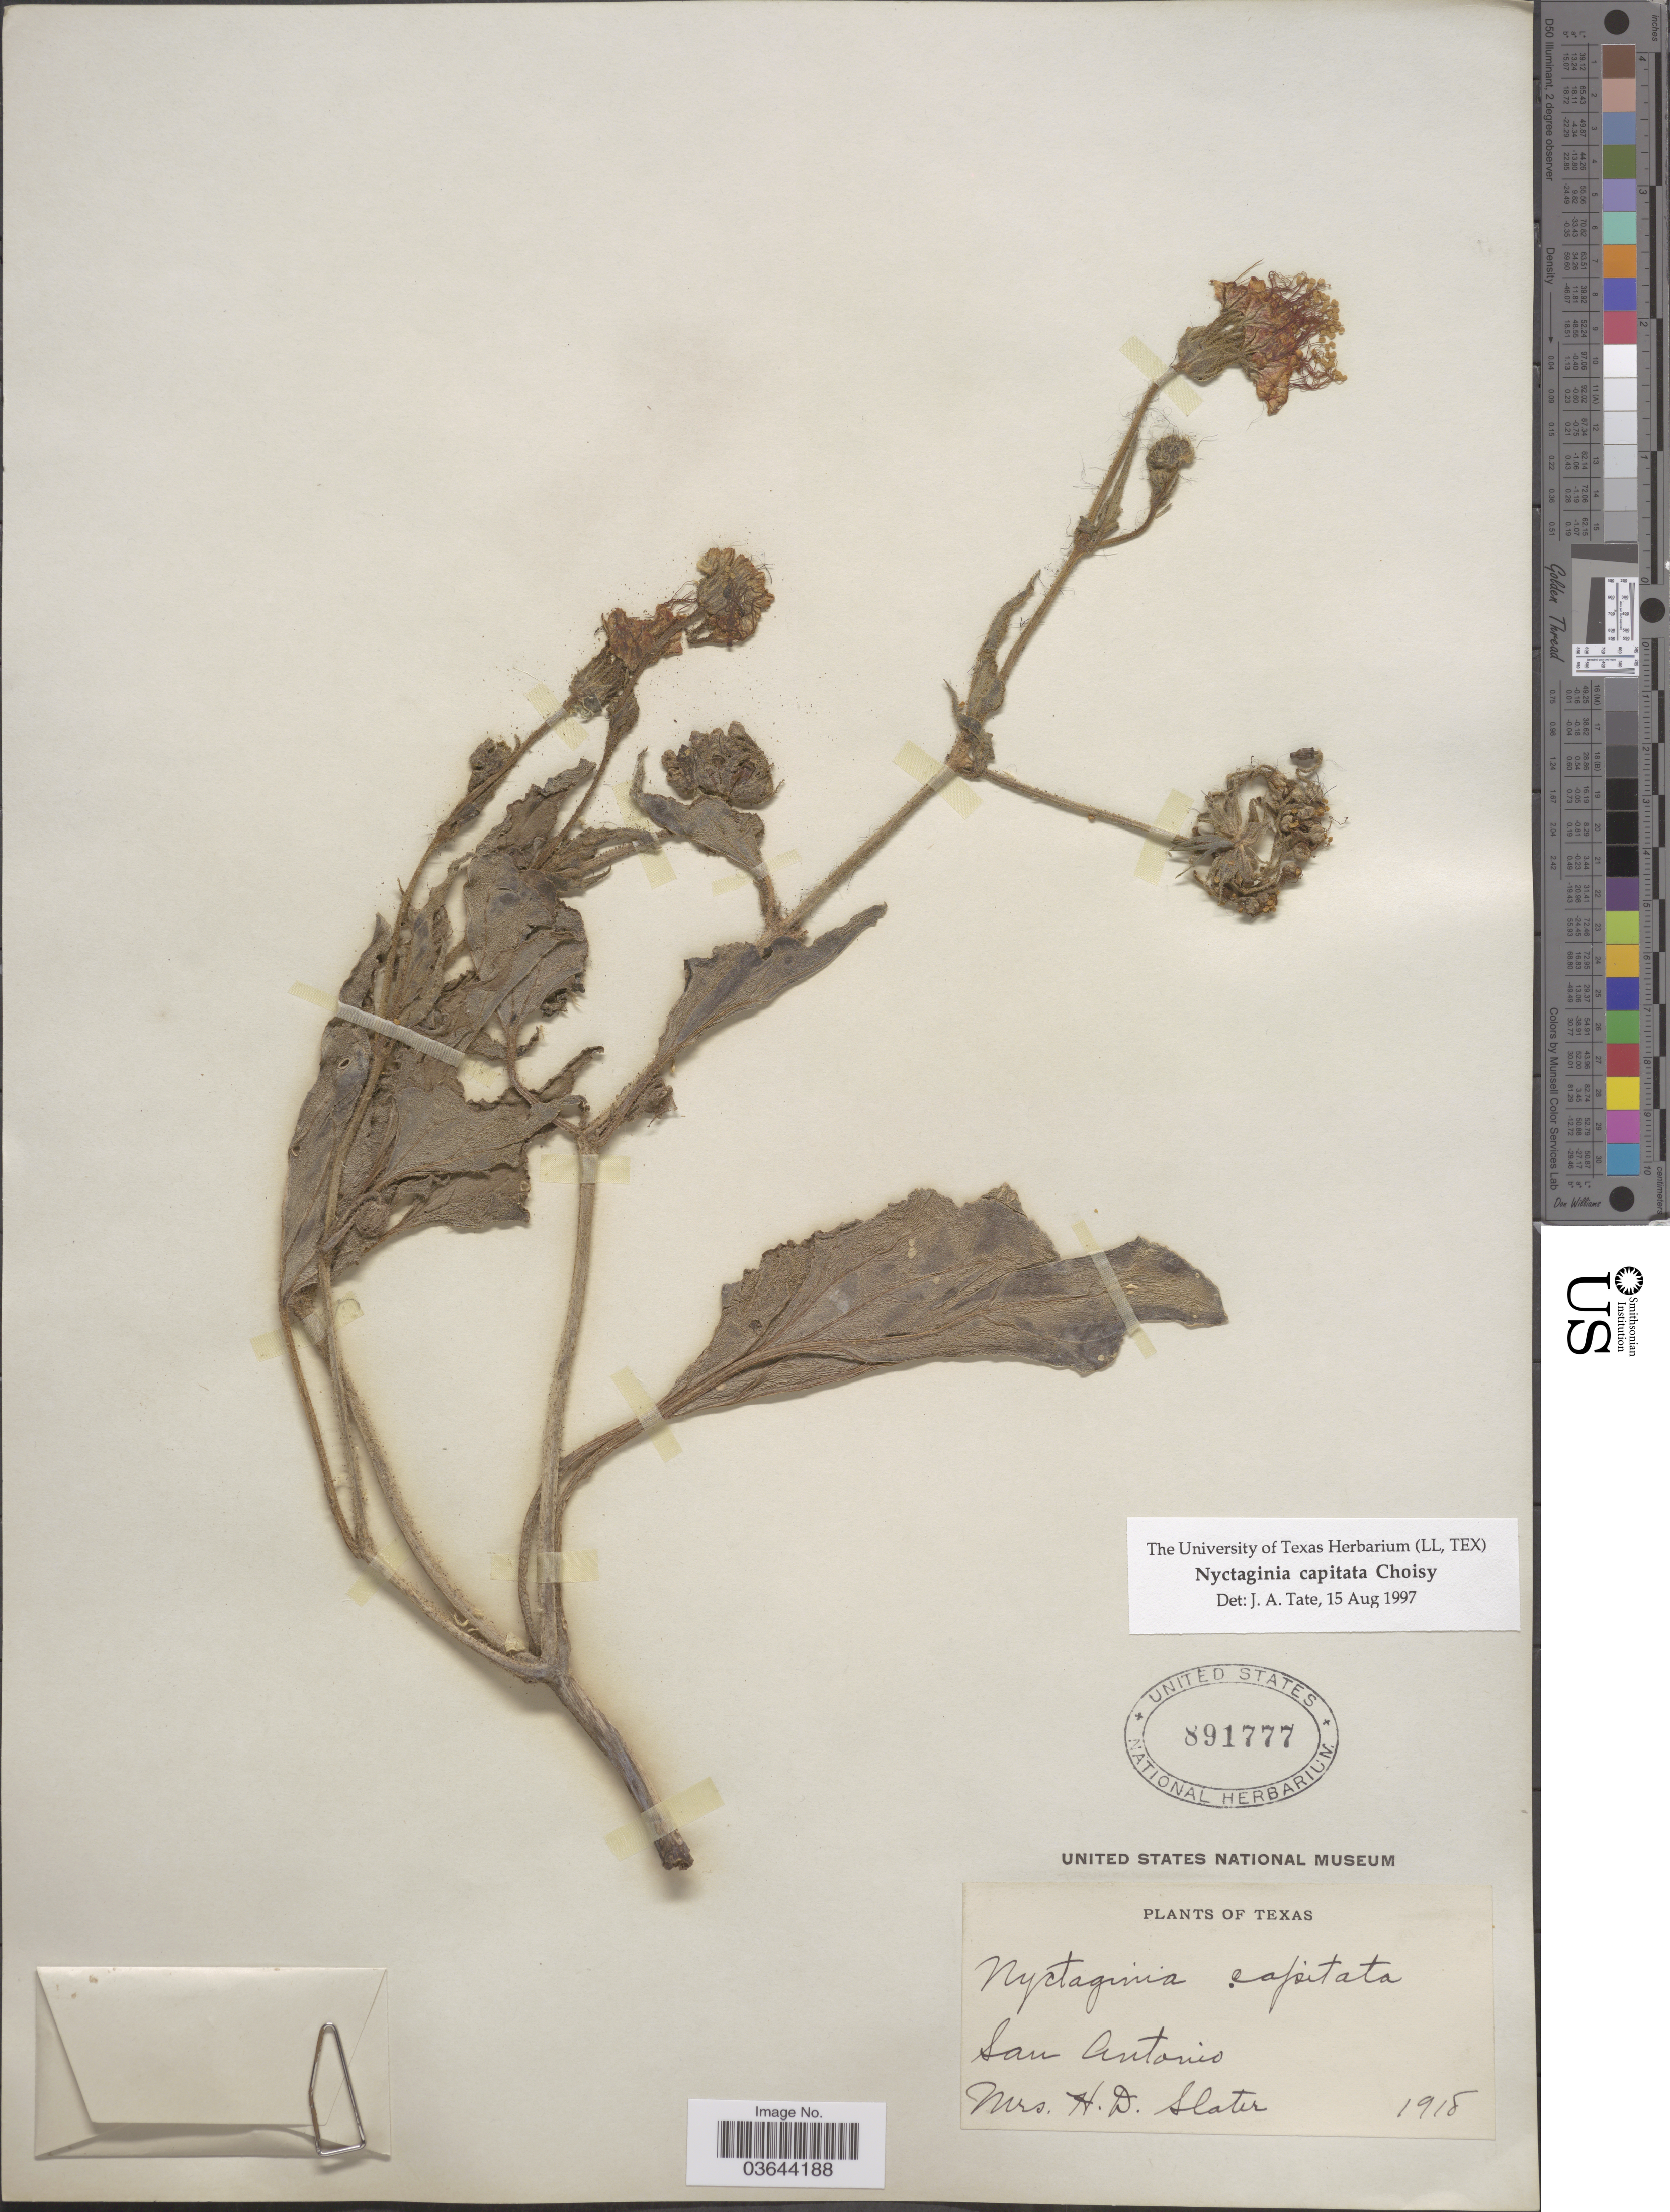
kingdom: Plantae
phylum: Tracheophyta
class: Magnoliopsida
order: Caryophyllales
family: Nyctaginaceae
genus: Nyctaginia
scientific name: Nyctaginia capitata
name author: Choisy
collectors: H. Slater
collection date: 1918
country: United States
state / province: Texas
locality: San Antonio.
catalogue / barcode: US 891777